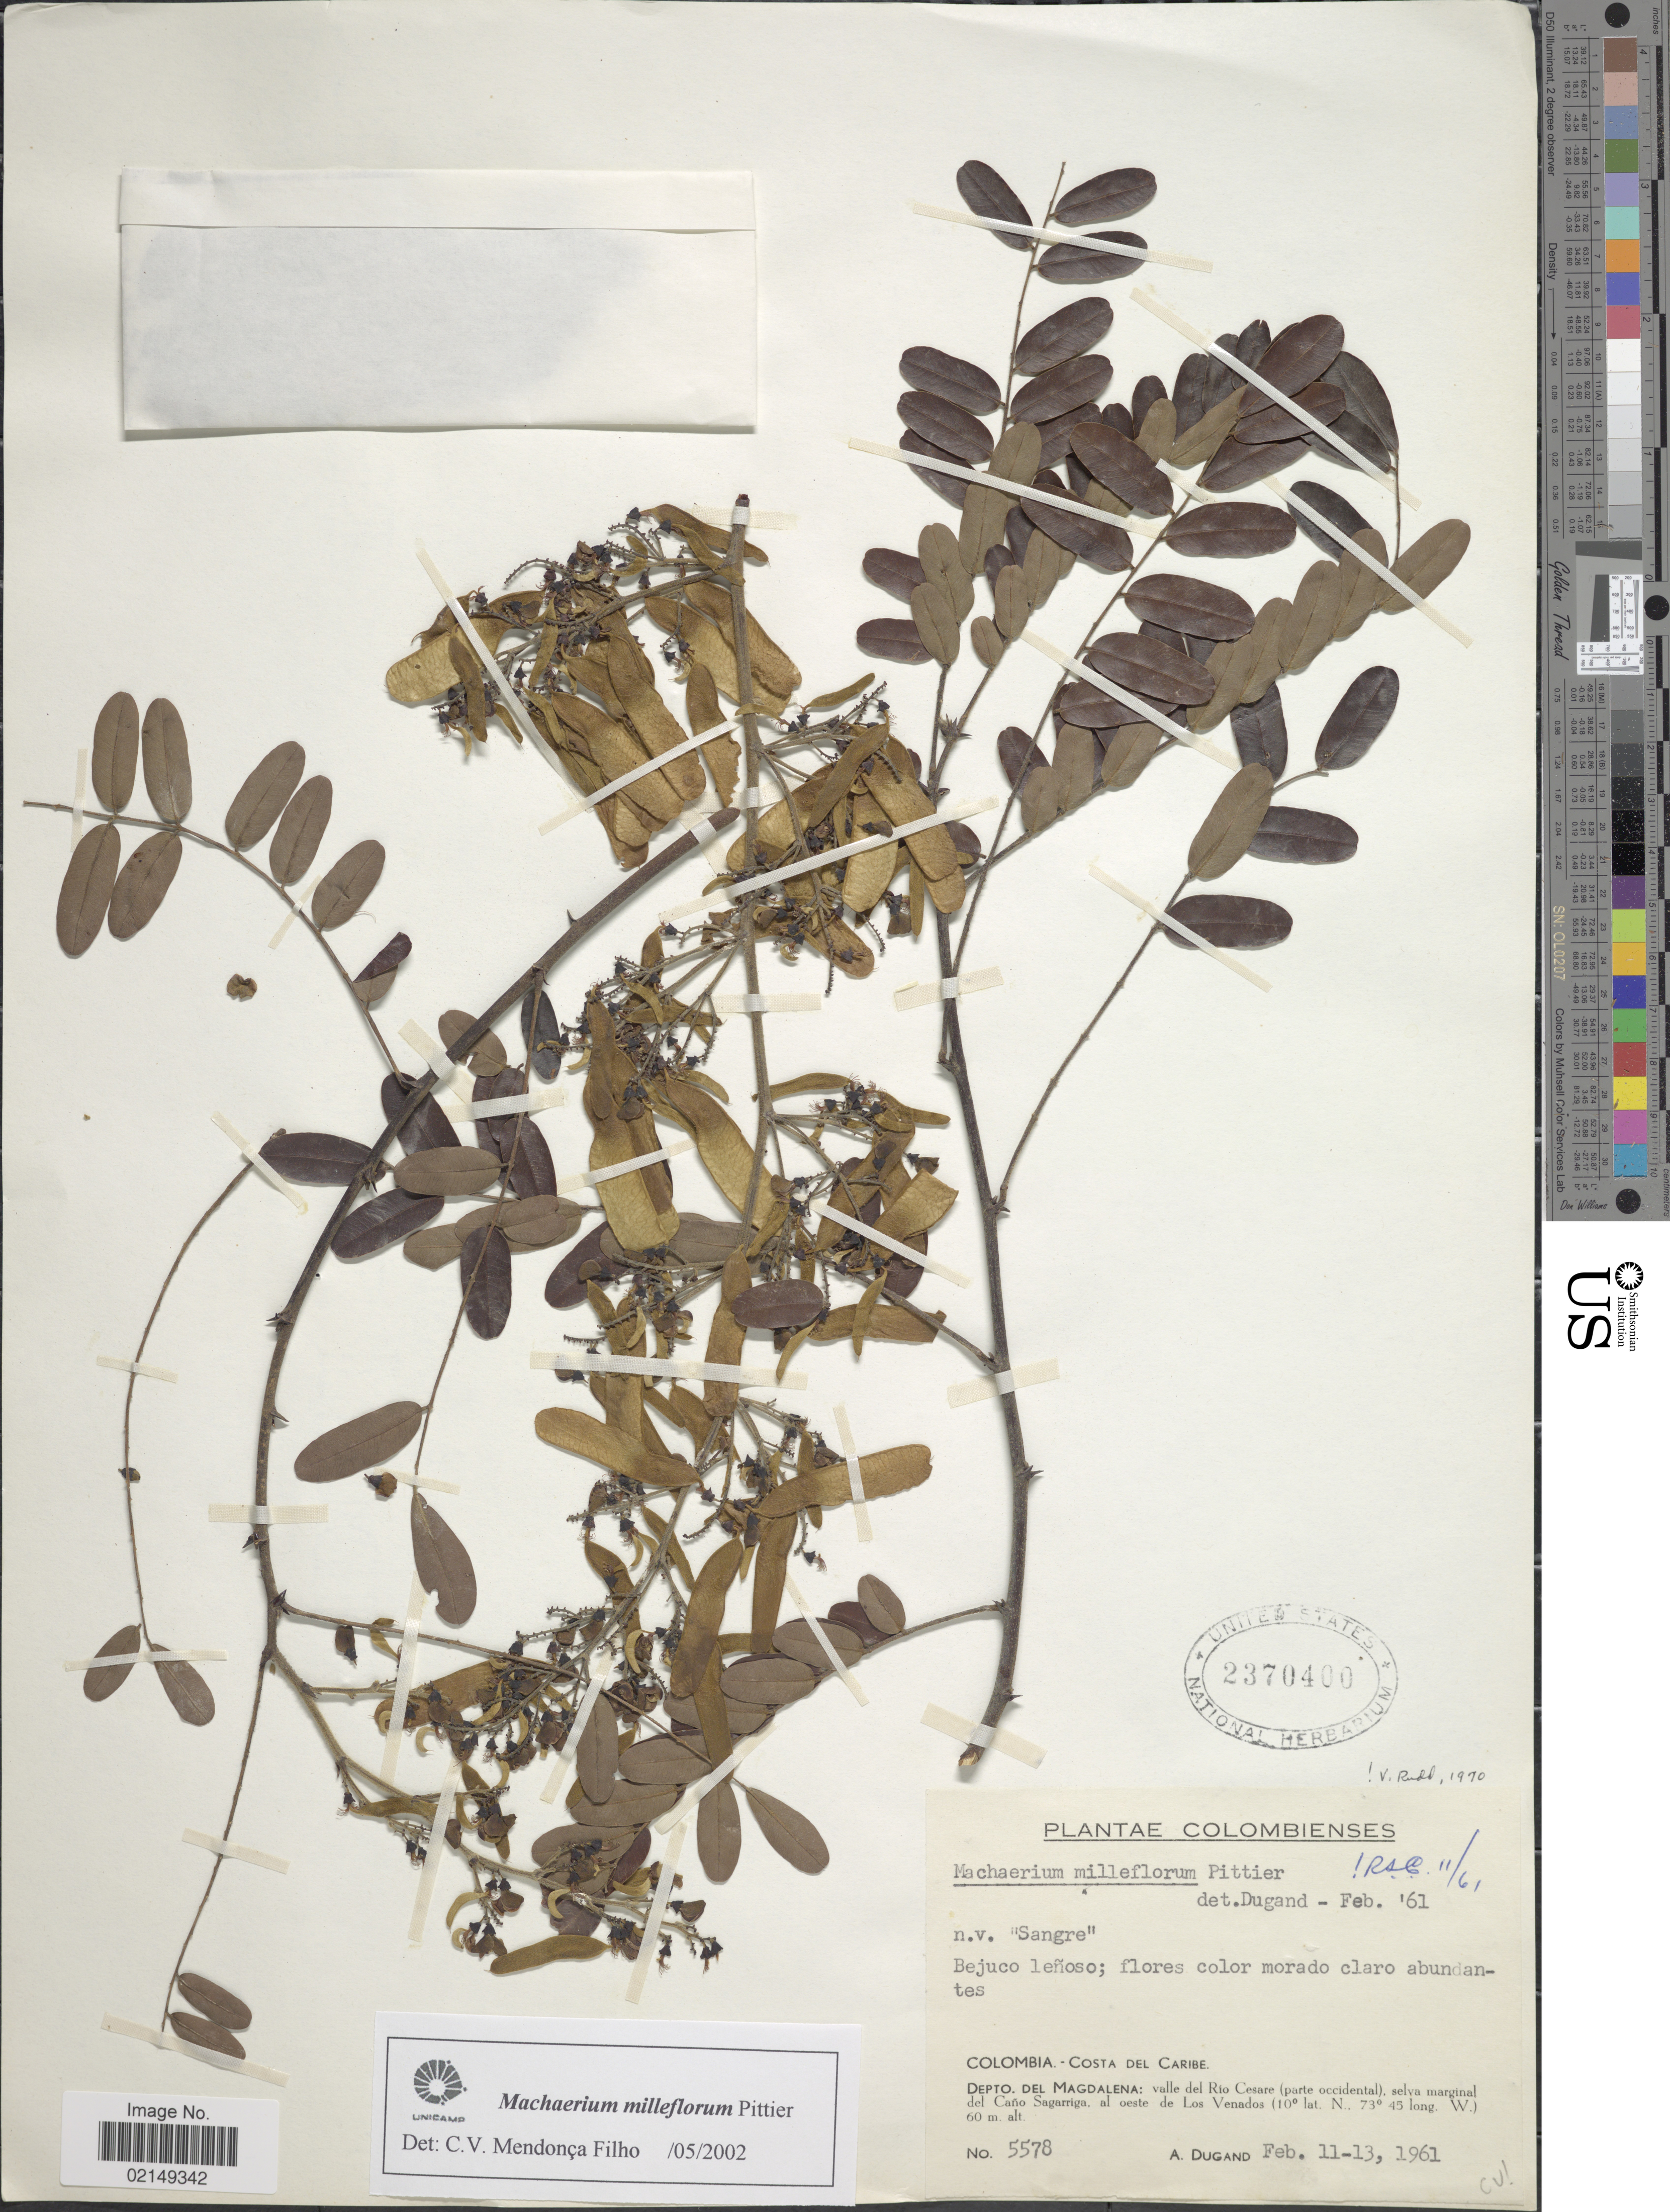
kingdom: Plantae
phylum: Tracheophyta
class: Magnoliopsida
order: Fabales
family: Fabaceae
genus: Machaerium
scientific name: Machaerium milleflorum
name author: Pittier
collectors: A. Dugand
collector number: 5578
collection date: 1961-02-11/1961-02-13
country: Colombia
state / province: Magdalena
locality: Bejuco lenoso. Costa del Caribe, valle del Rio Cesare (parte occidental), selva marginal del Cano Sagarriga, al oeste de Los Venados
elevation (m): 60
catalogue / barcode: US 2370400